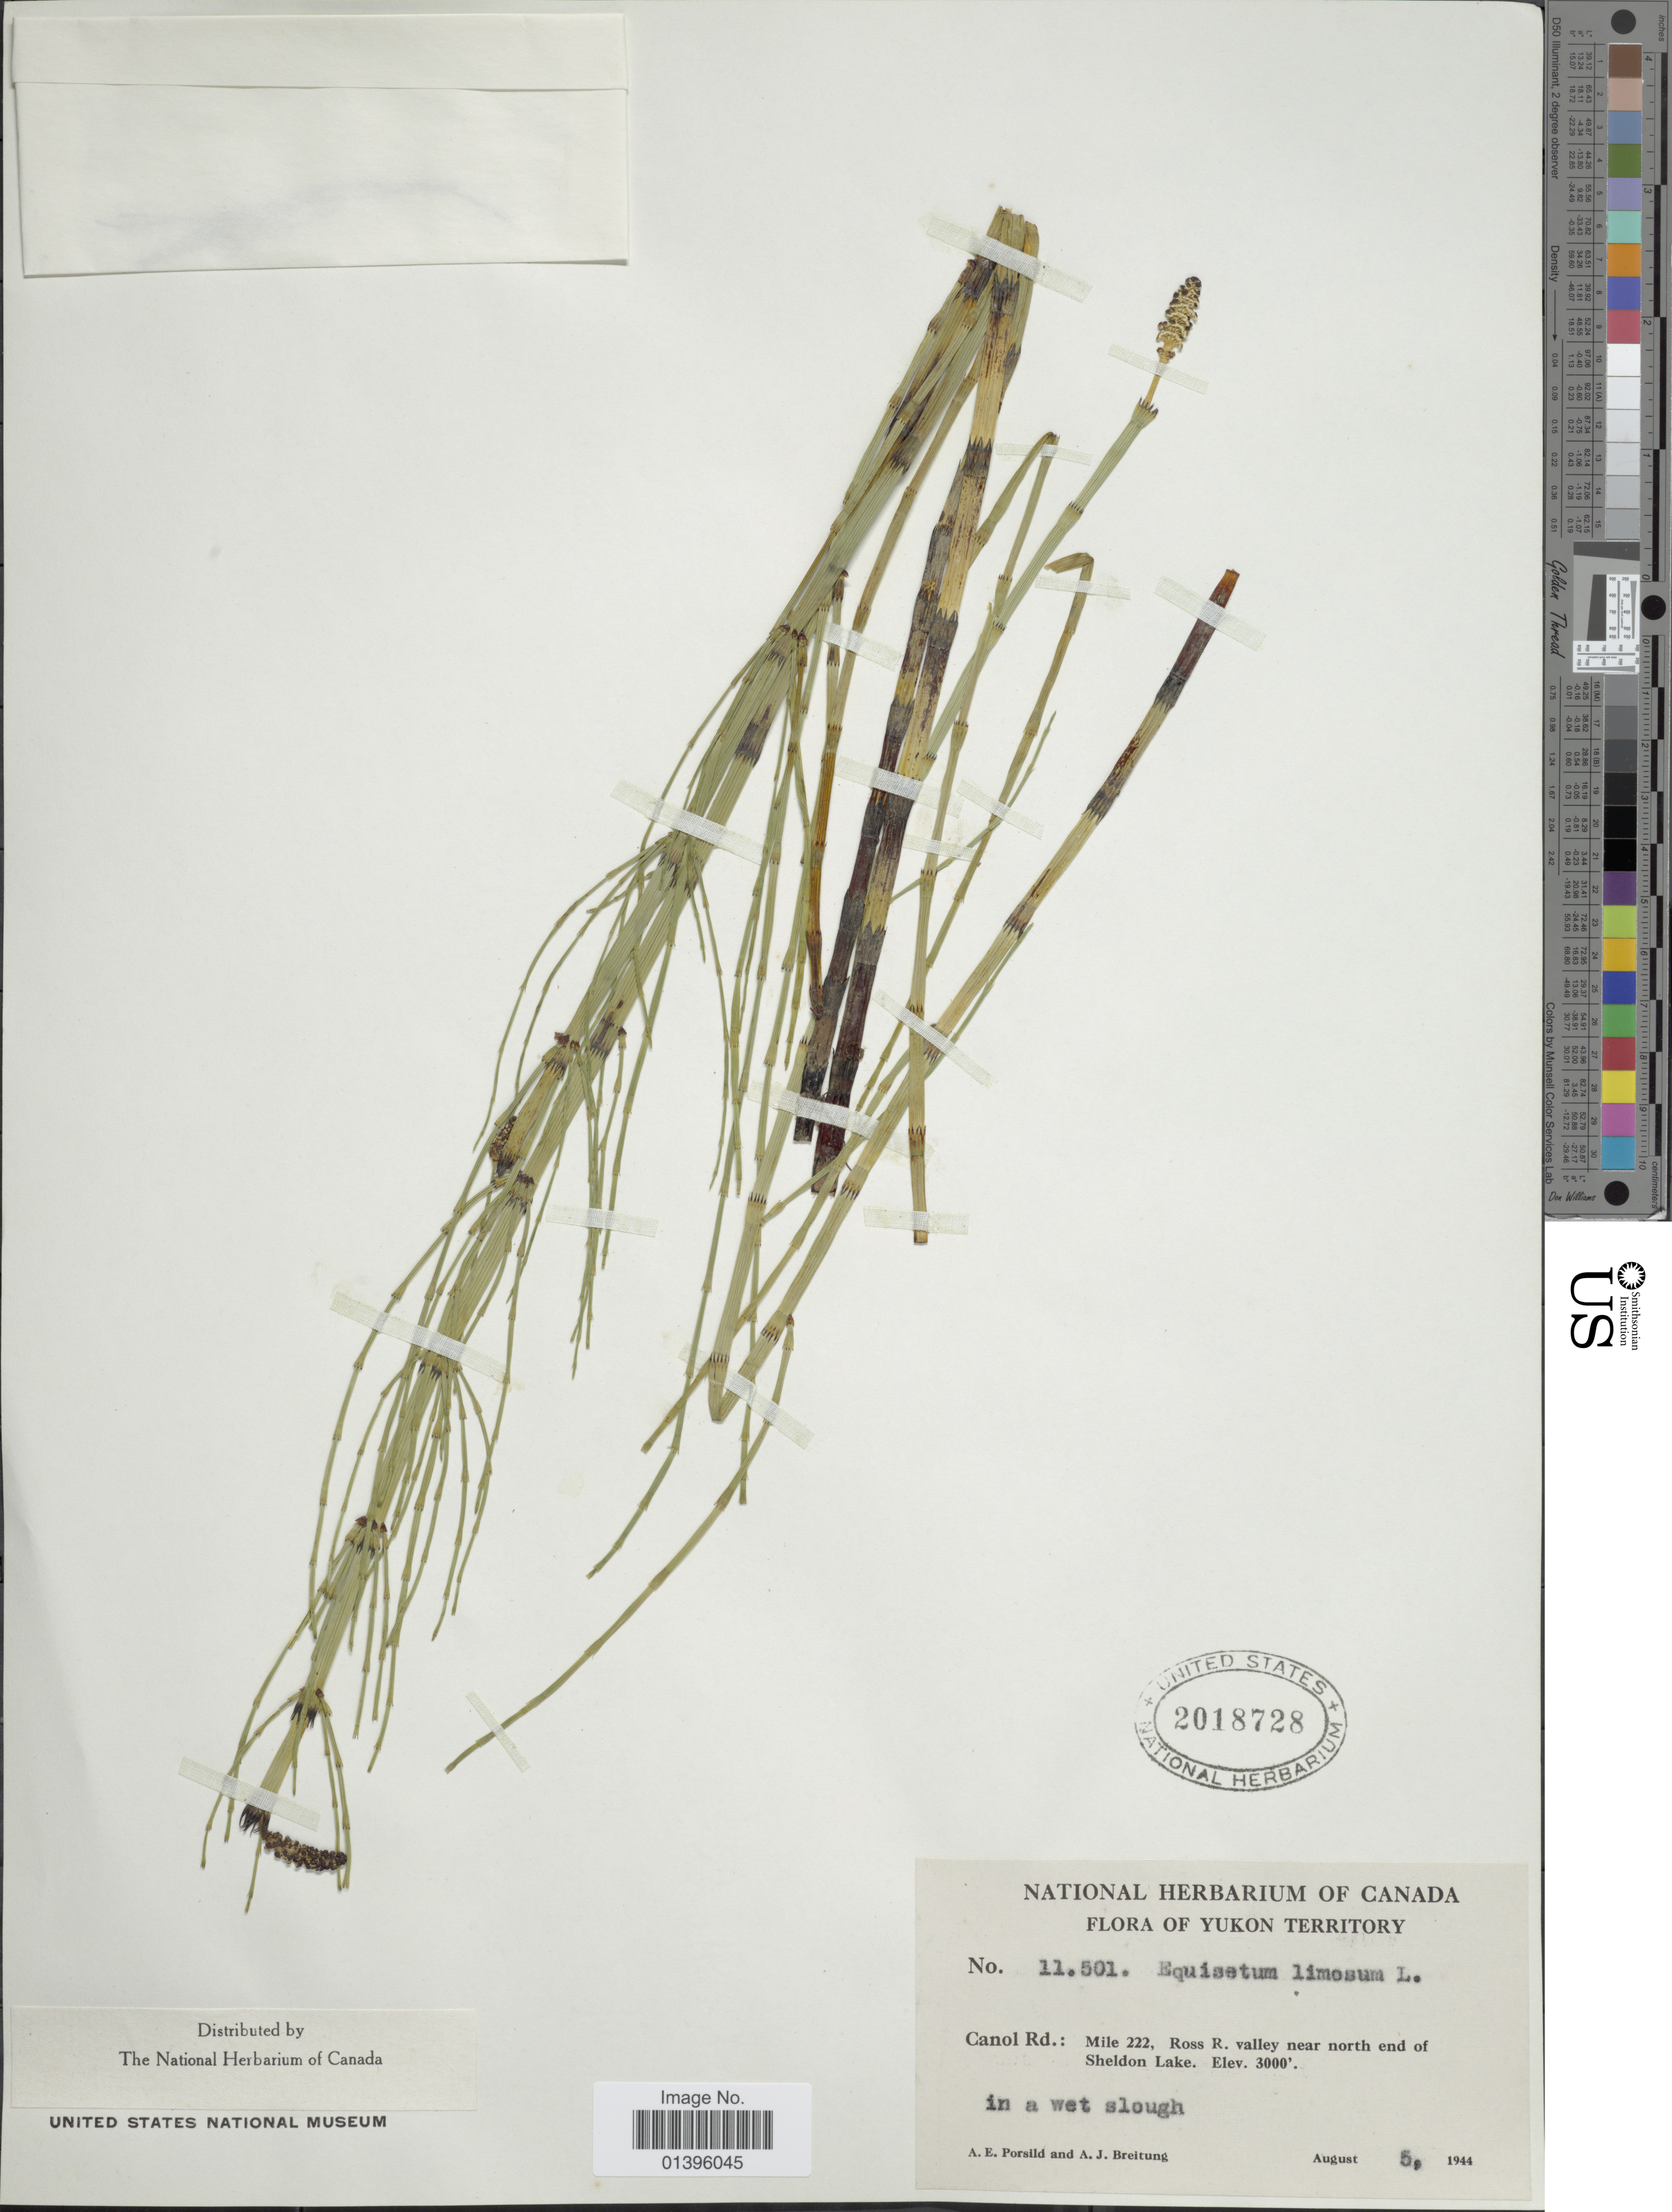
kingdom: Plantae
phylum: Tracheophyta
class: Polypodiopsida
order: Equisetales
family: Equisetaceae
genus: Equisetum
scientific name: Equisetum fluviatile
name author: L.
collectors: A. E. Porsild & A. Breitung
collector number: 11501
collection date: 1944-08-05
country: Canada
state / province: Yukon Territory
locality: Yukon Territory. Canol Rd.: Mile 222, Ross R. valley near north end of Sheldon Lake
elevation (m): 914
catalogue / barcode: US 2018728